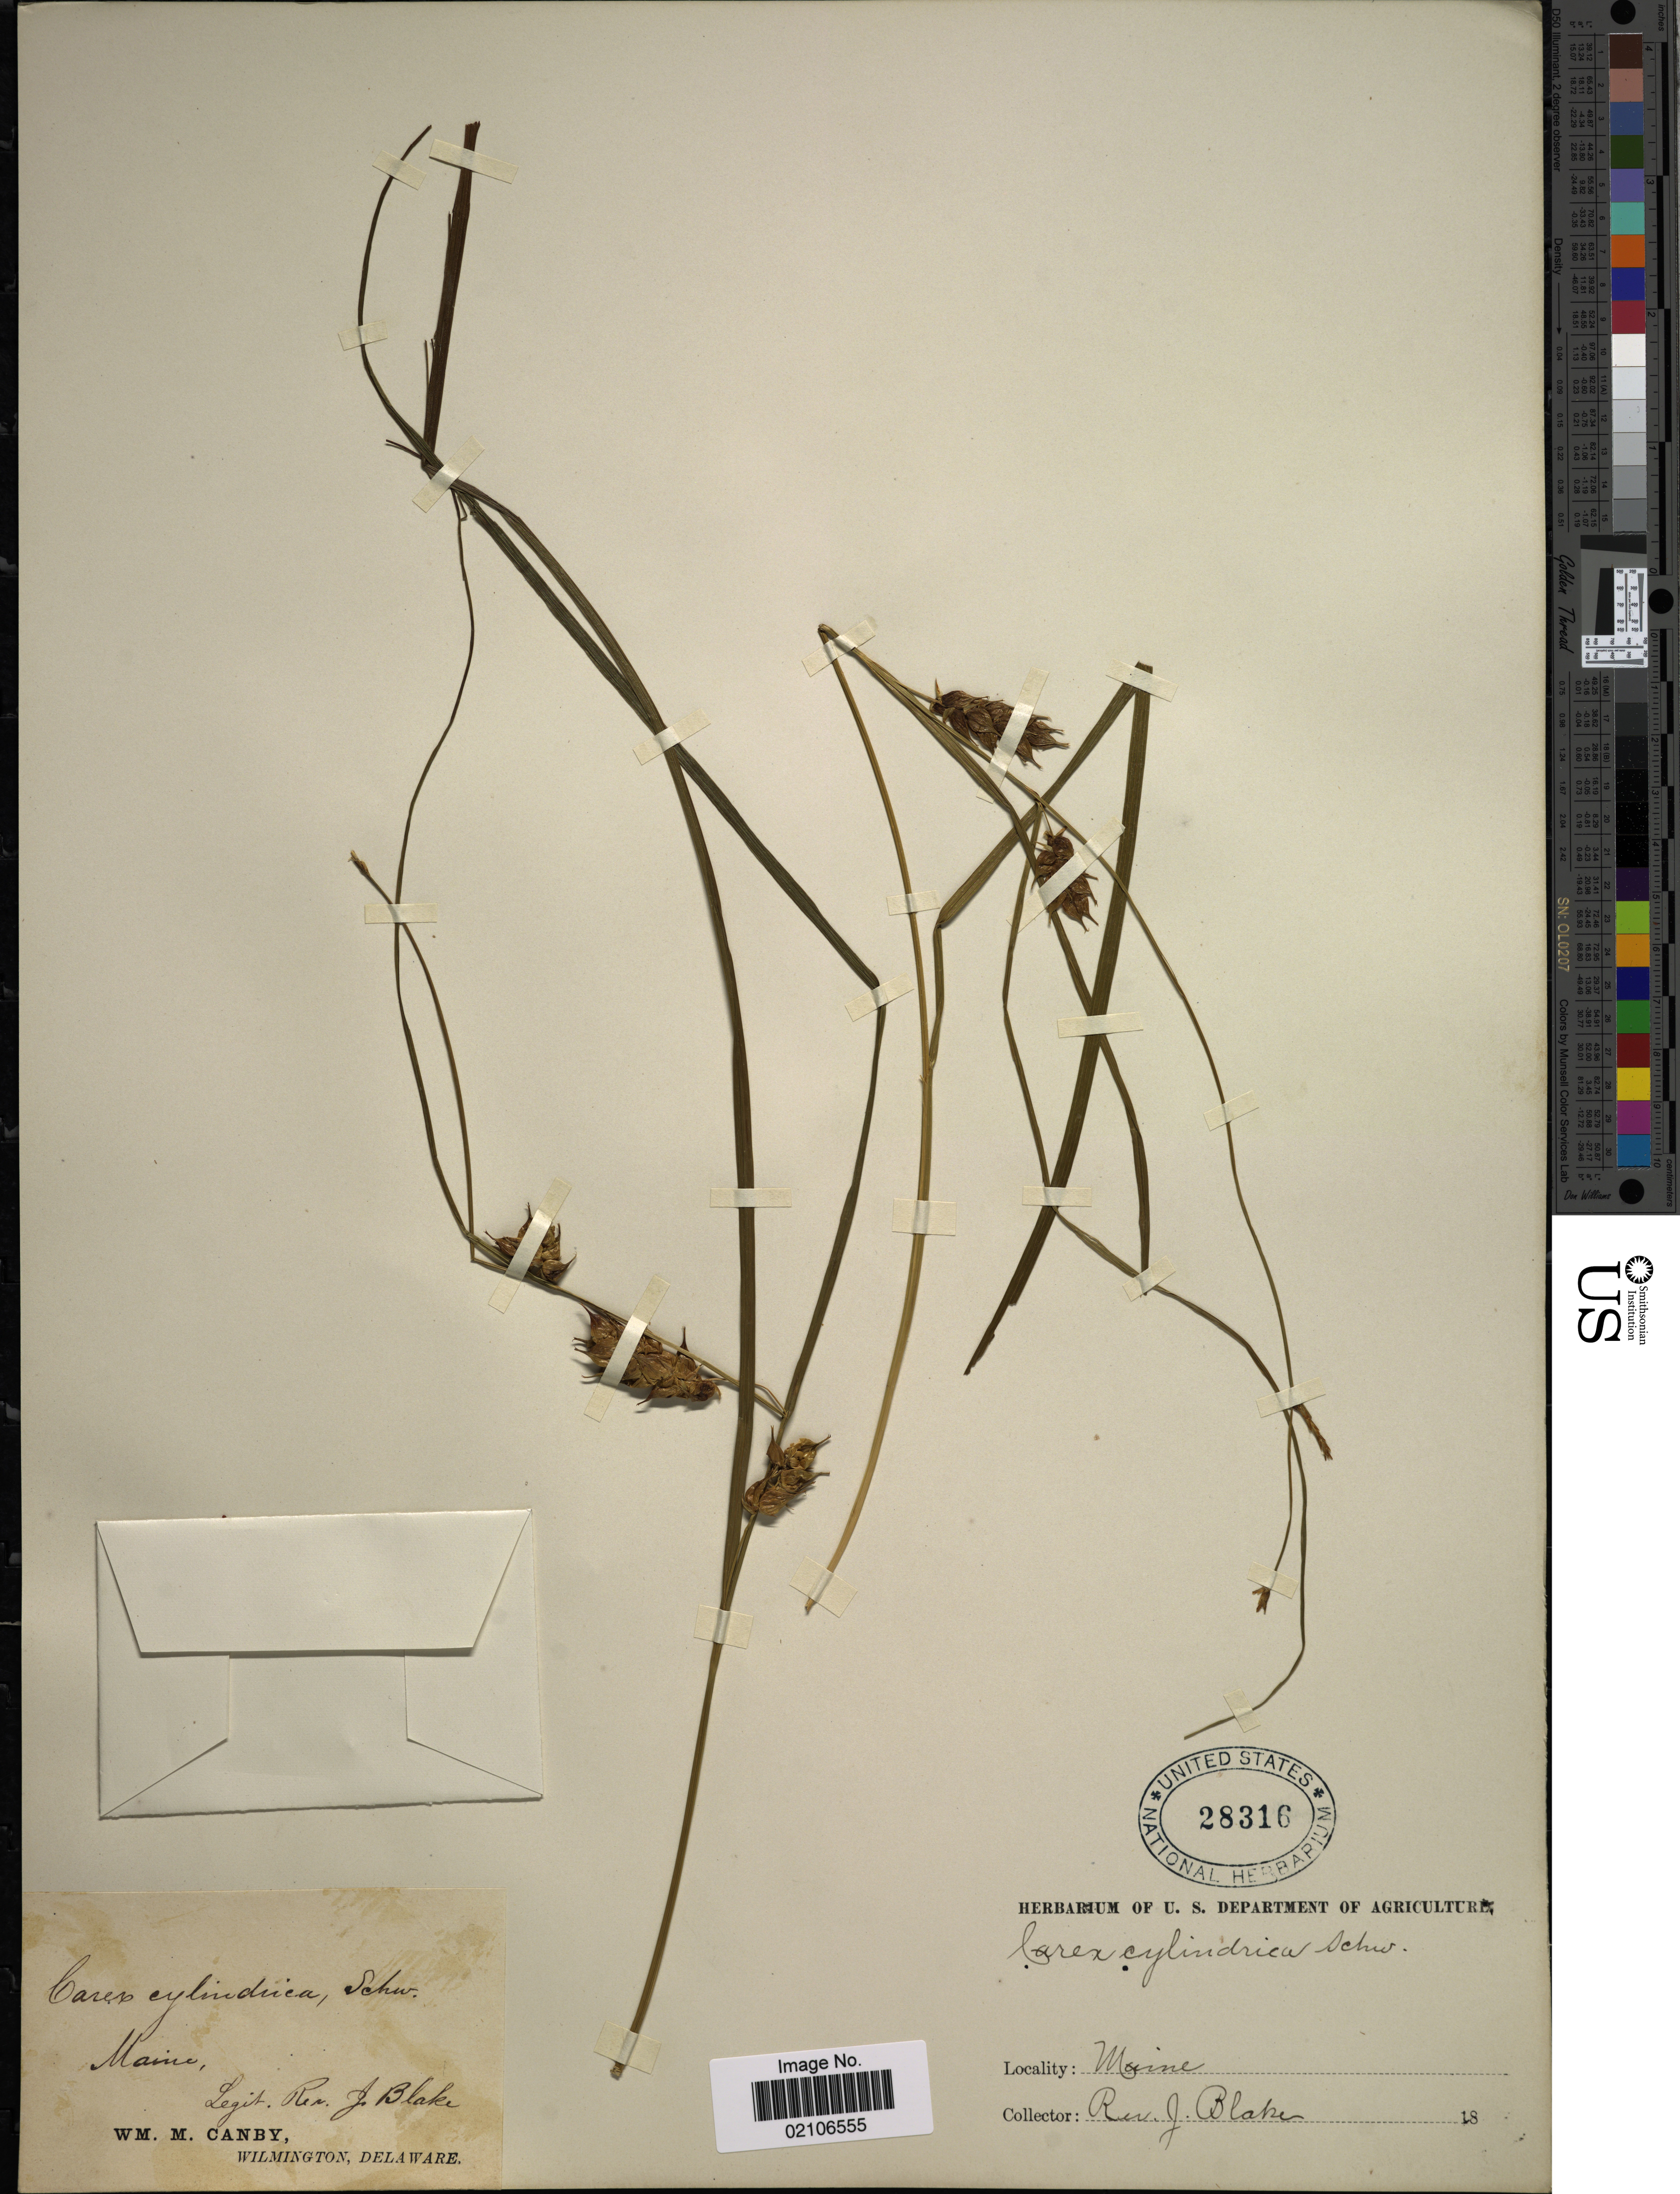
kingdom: Plantae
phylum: Tracheophyta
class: Liliopsida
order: Poales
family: Cyperaceae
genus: Carex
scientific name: Carex bullata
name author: Schkuhr ex Willd.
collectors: J. Blake & W. M. Canby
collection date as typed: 18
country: United States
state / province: Maine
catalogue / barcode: US 28316